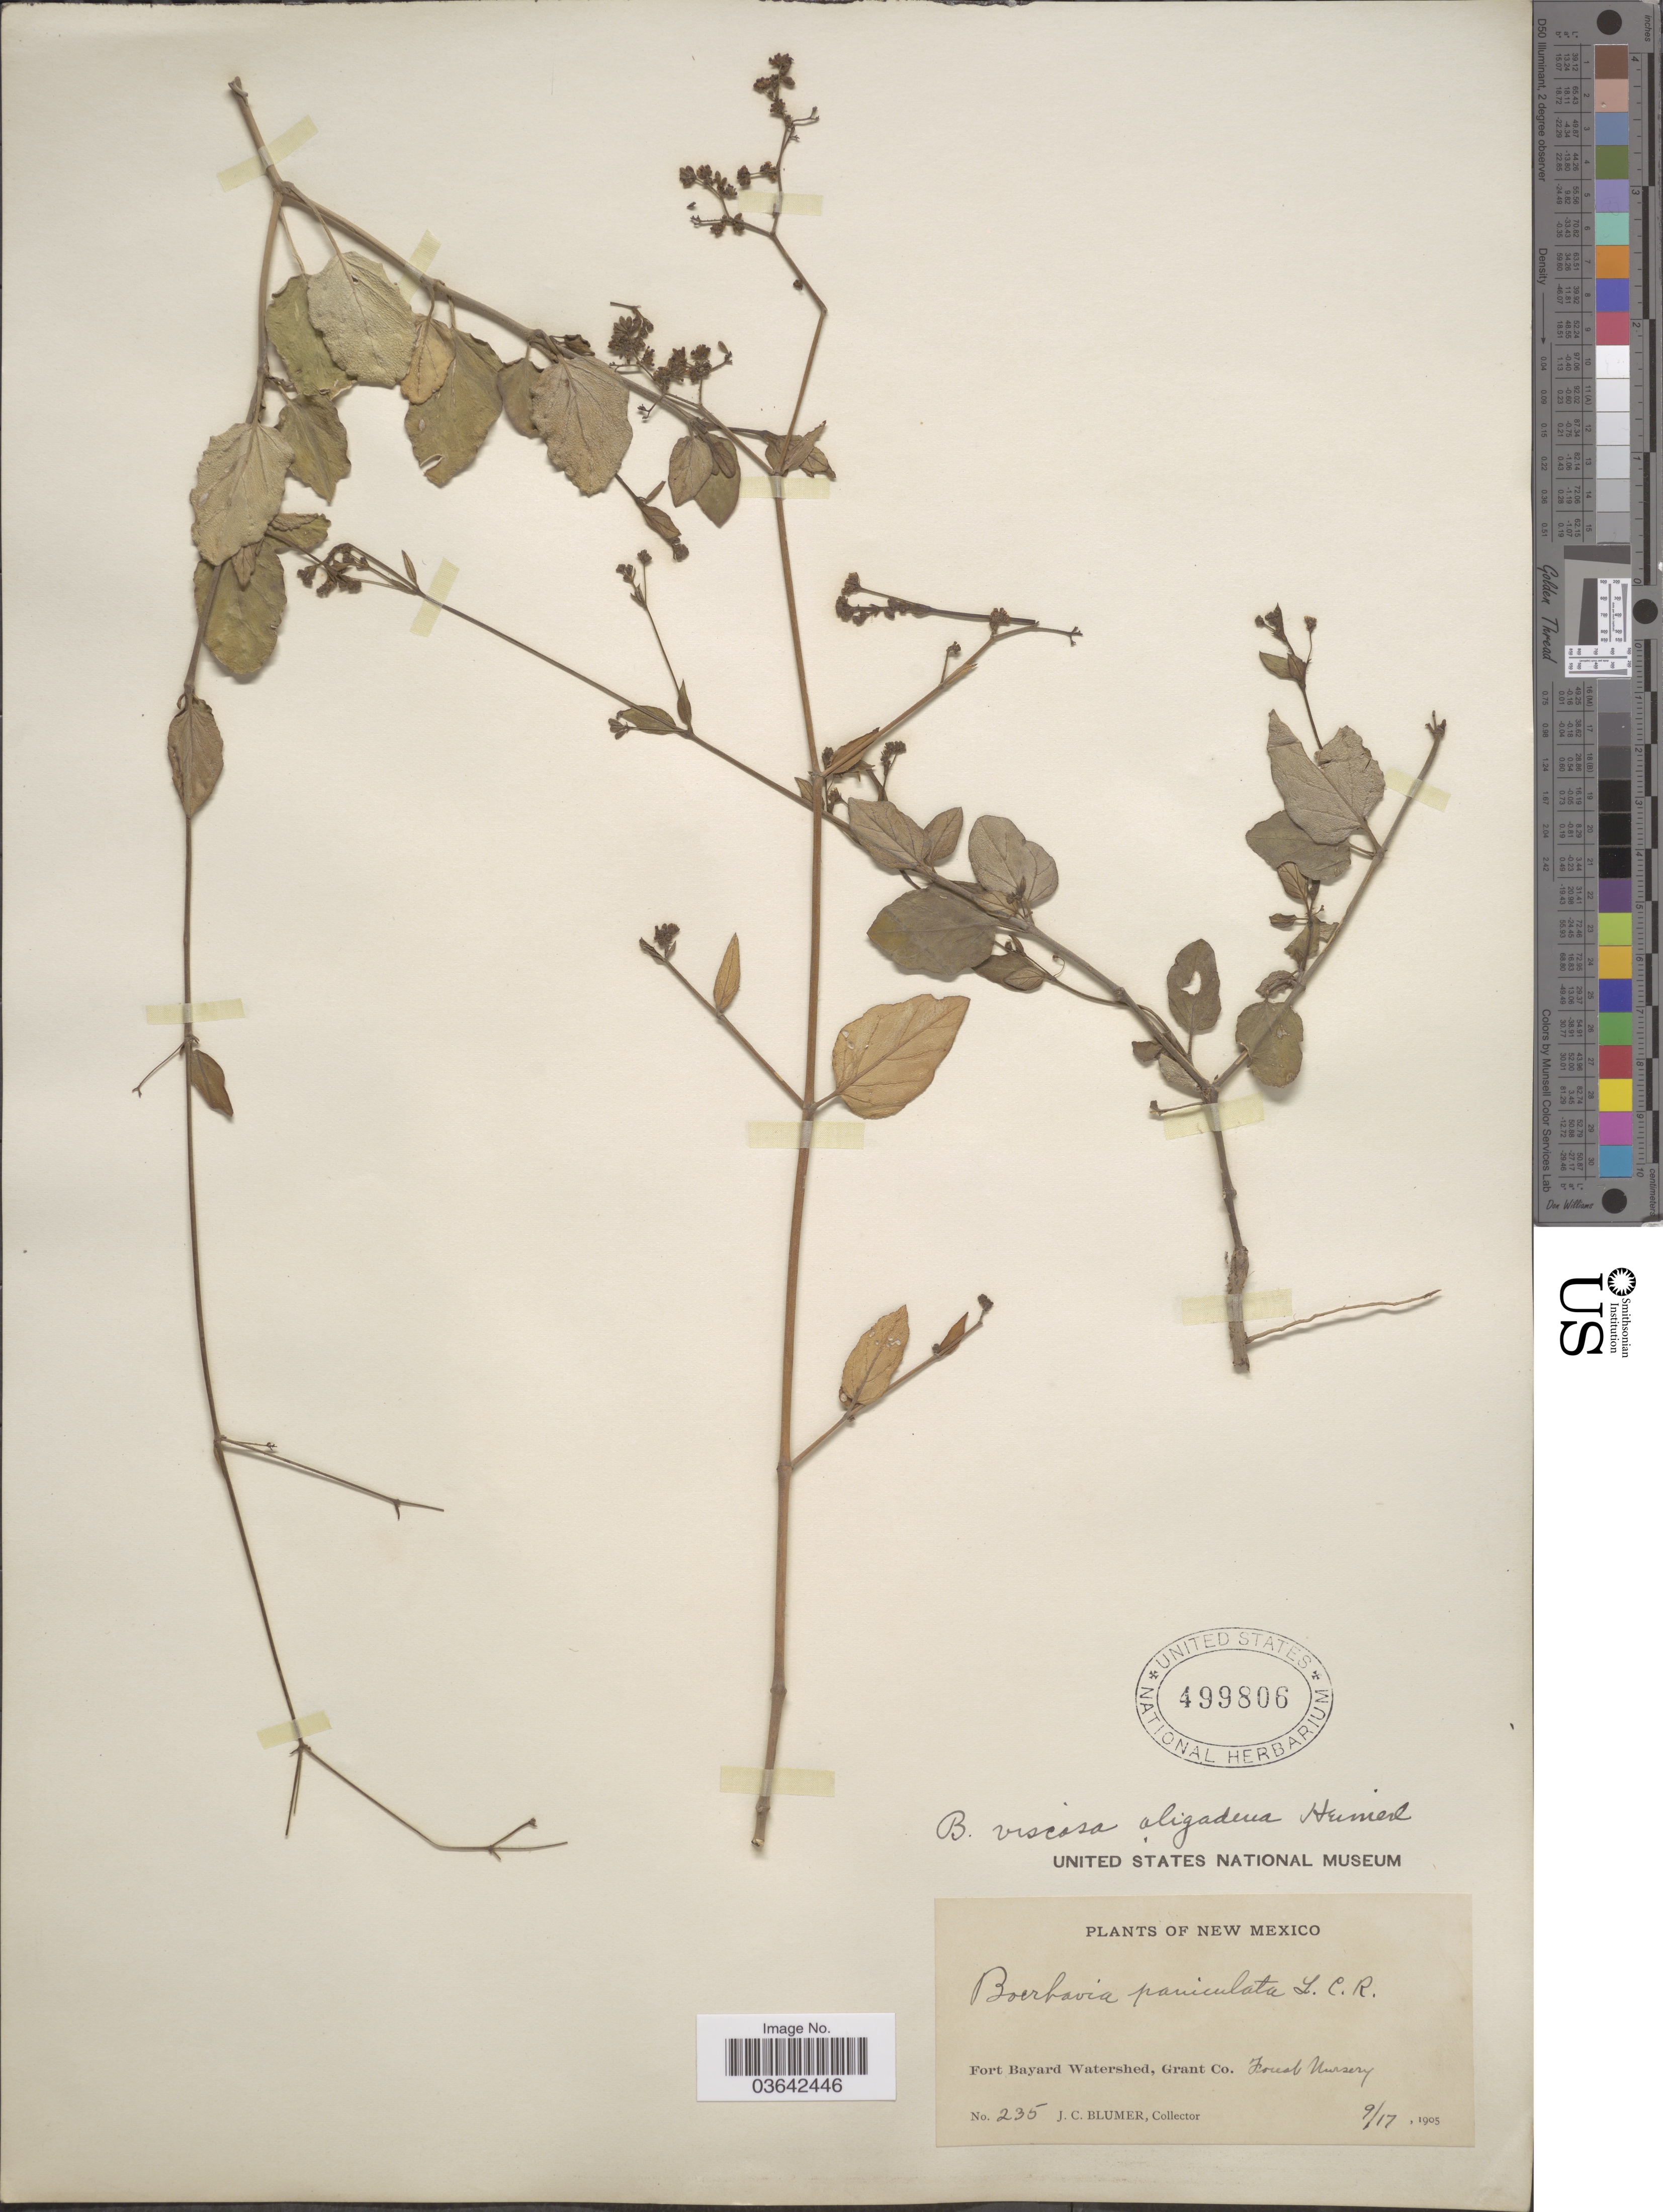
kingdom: Plantae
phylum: Tracheophyta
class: Magnoliopsida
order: Caryophyllales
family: Nyctaginaceae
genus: Boerhavia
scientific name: Boerhavia coccinea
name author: Mill.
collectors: J. C. Blumer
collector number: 235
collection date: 1905-09-17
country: United States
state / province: New Mexico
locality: Fort Bayard Watershed, Grant Co. Forest Nursery.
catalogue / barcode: US 499806